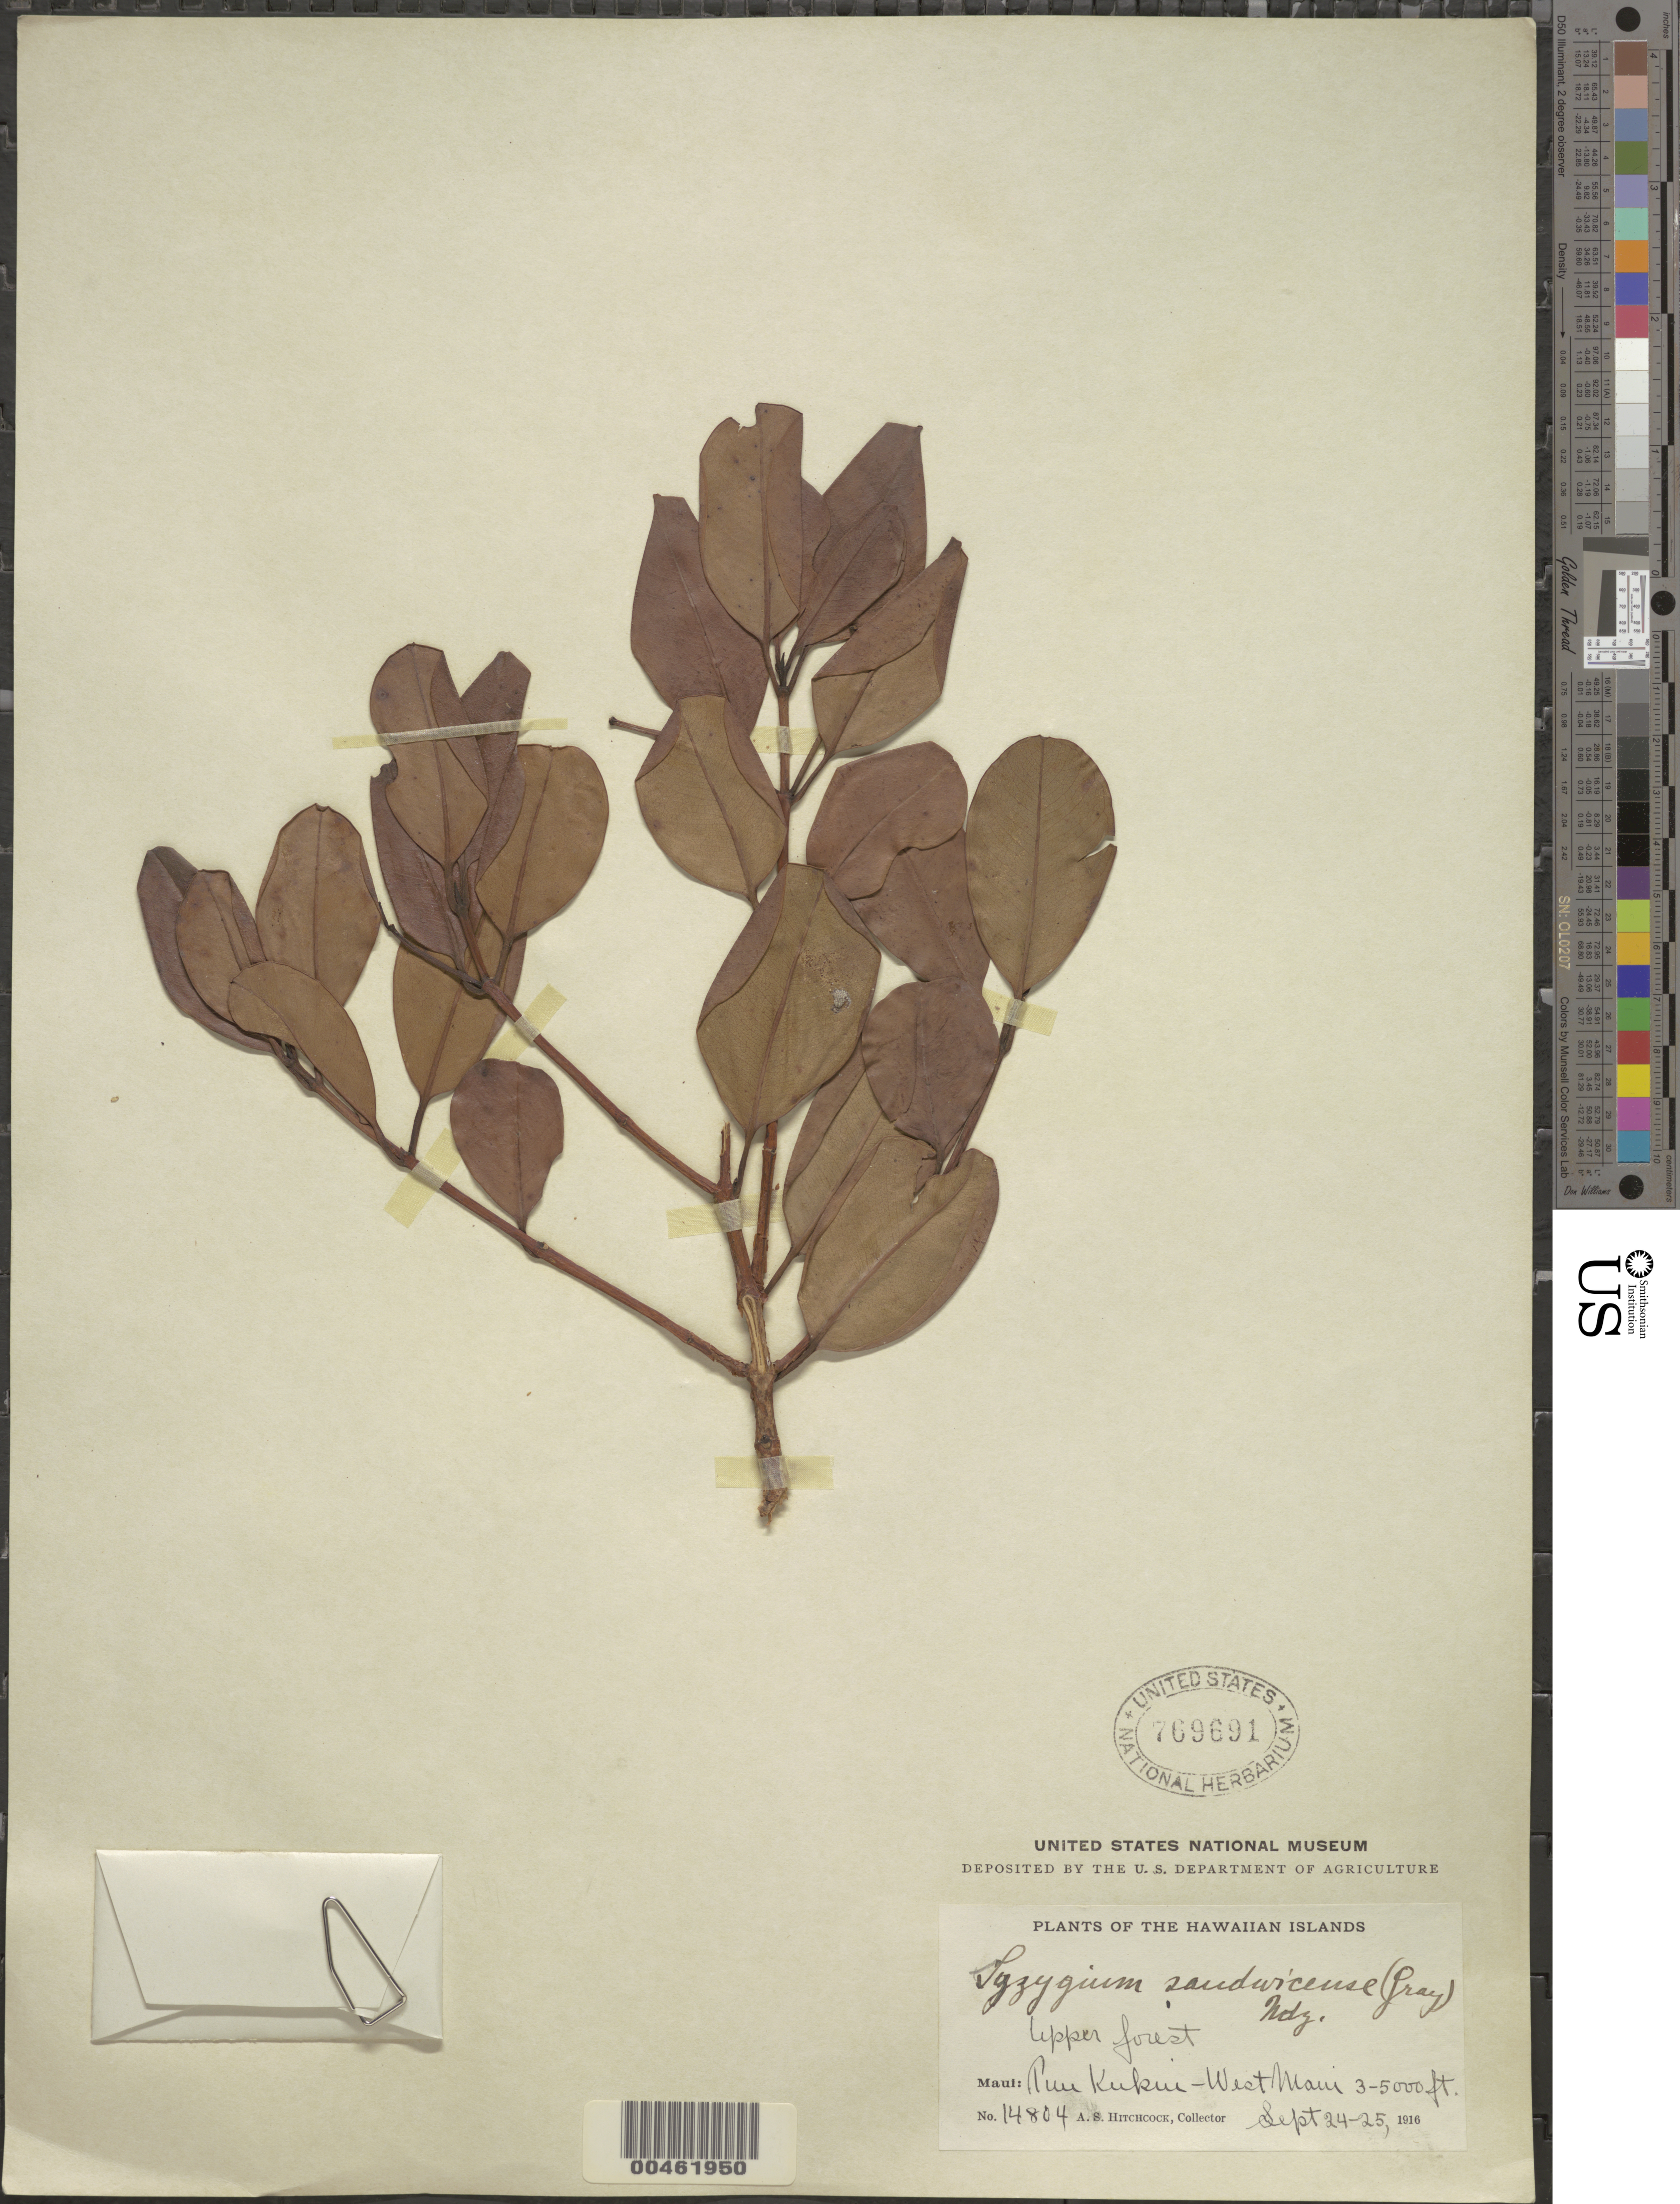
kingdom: Plantae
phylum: Tracheophyta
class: Magnoliopsida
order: Myrtales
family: Myrtaceae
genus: Syzygium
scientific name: Syzygium sandwicense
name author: (A. Gray) Müll. Stuttg.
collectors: A. S. Hitchcock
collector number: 14804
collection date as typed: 24 Sep 1916 to 25 Sep 1916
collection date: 1916-09-24/1916-09-25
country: United States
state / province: Hawaii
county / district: Maui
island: Maui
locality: Puu Kukui, W Maui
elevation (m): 914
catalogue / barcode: US 769691